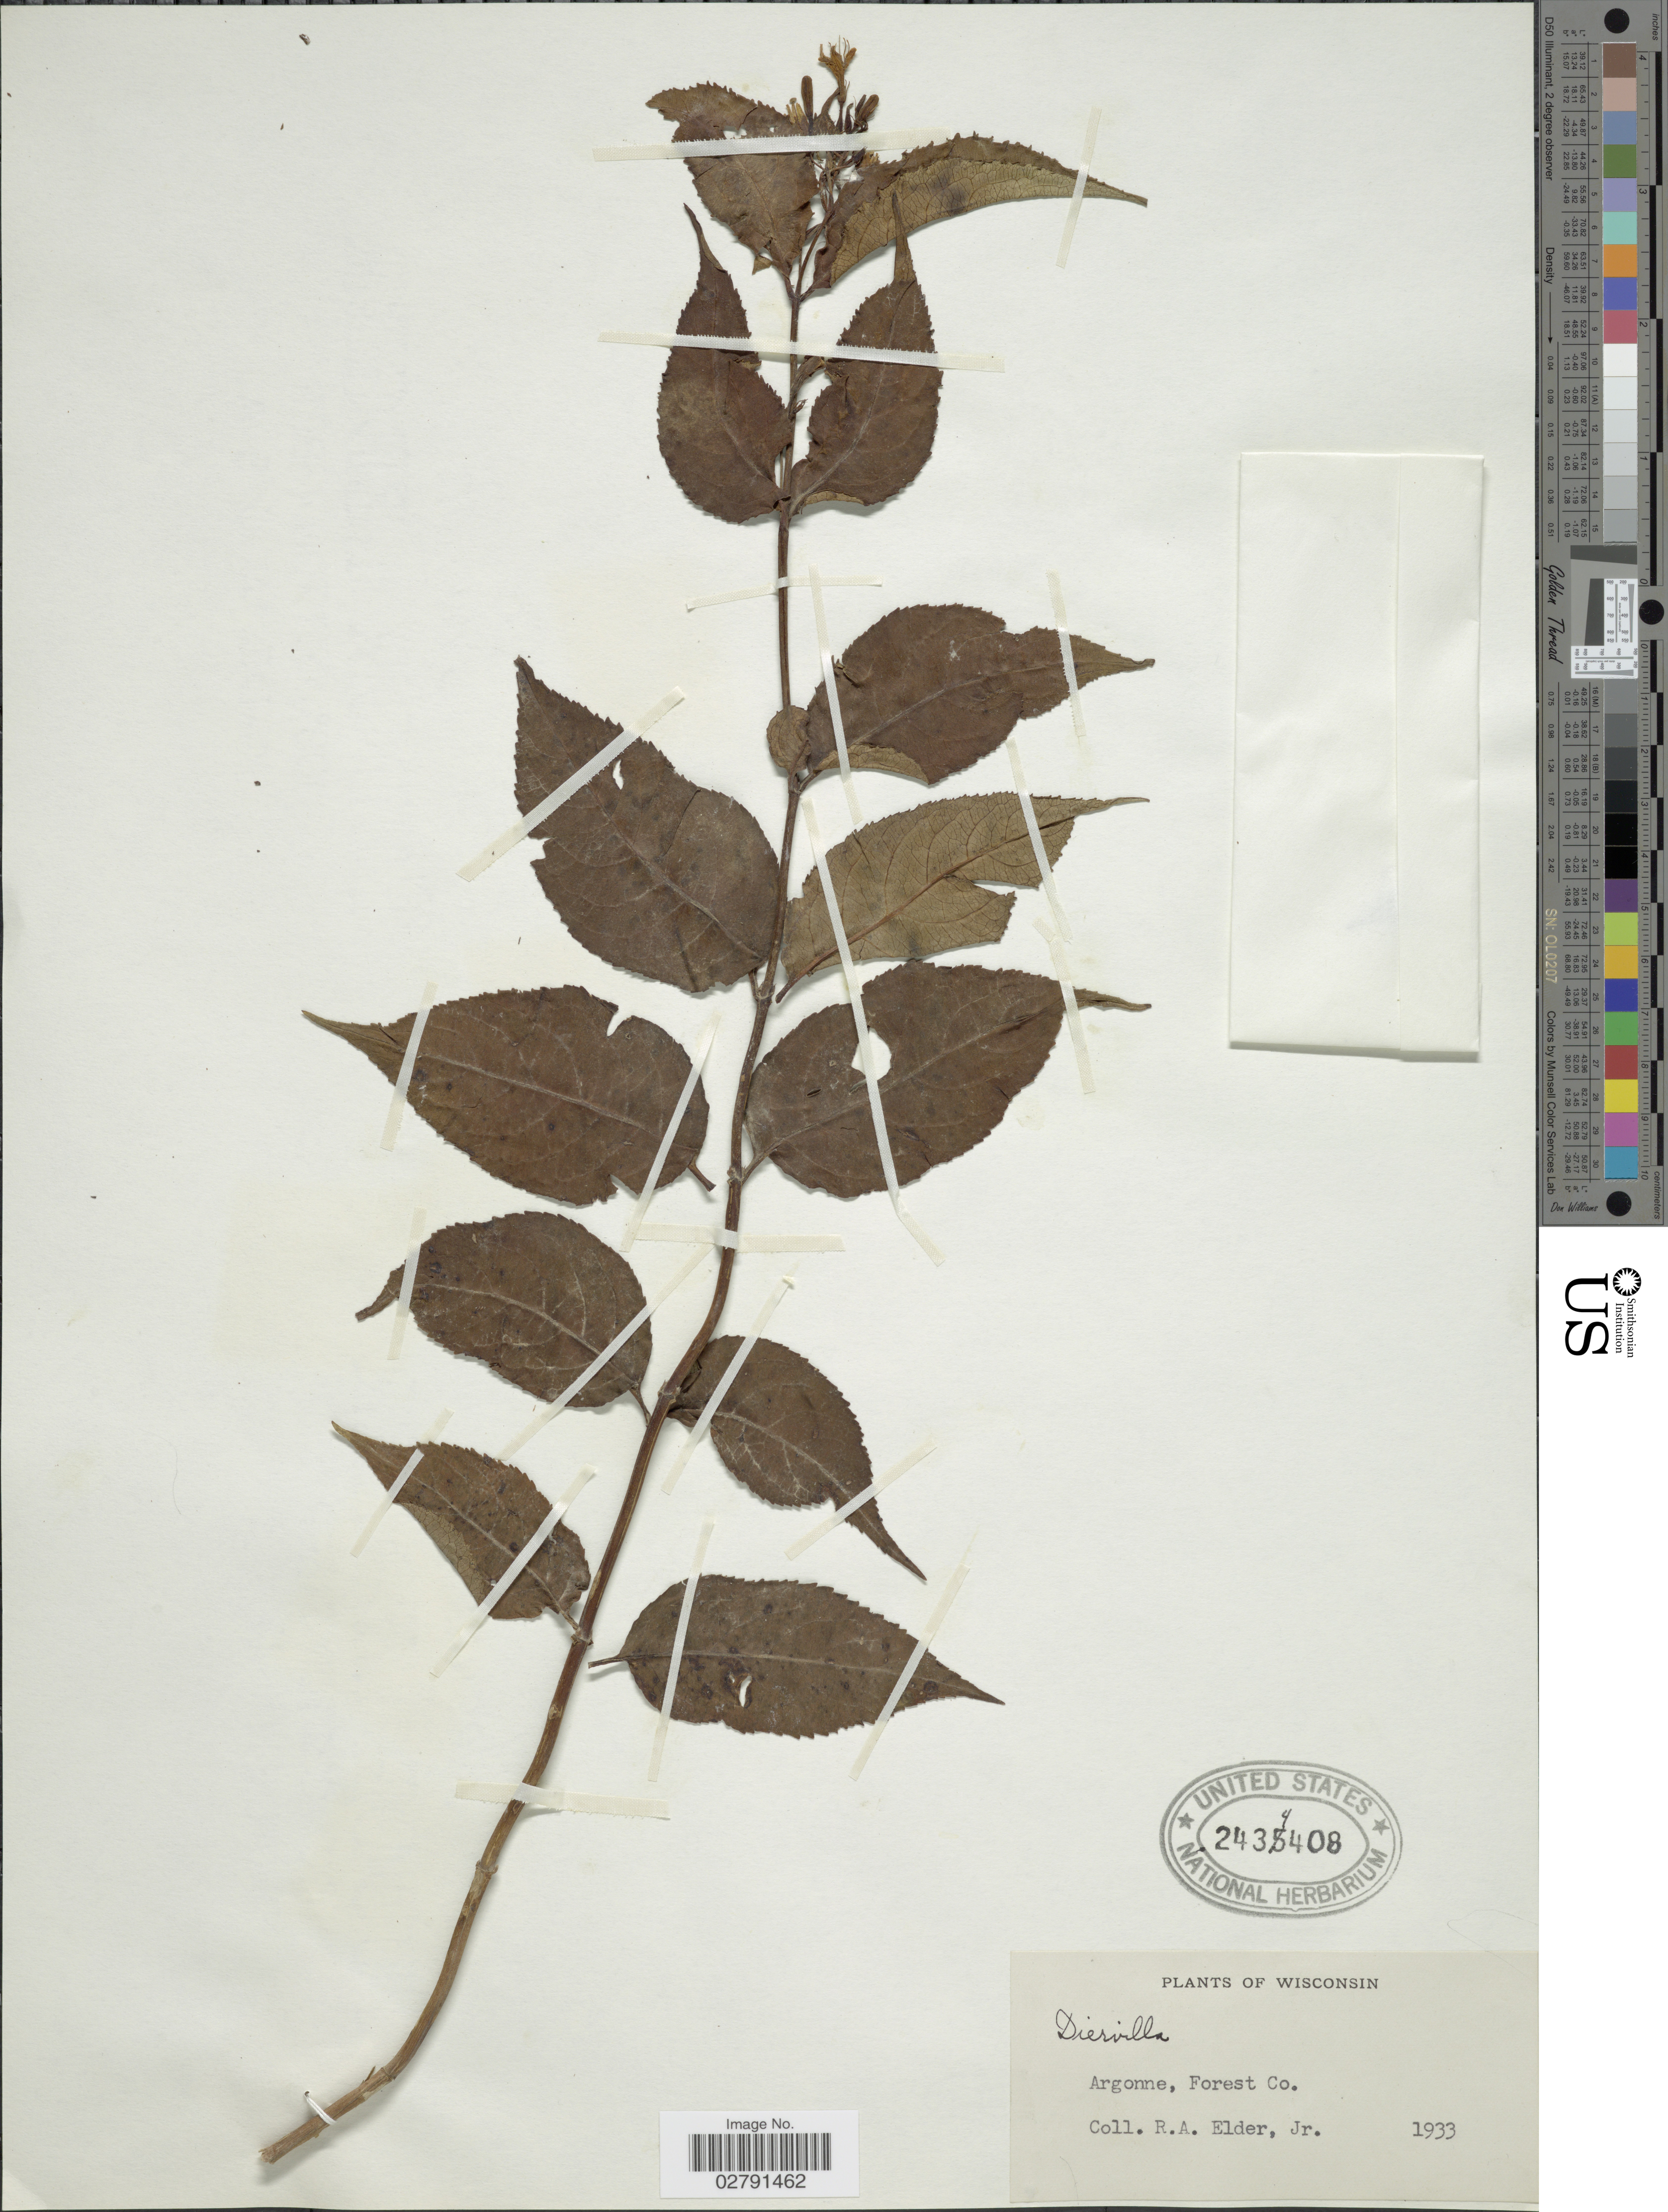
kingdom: Plantae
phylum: Tracheophyta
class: Magnoliopsida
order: Dipsacales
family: Caprifoliaceae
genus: Diervilla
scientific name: Diervilla sp.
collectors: R. Elder Jr.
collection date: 1933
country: United States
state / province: Wisconsin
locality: Argonne, Forest Co.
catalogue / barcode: US 2434408